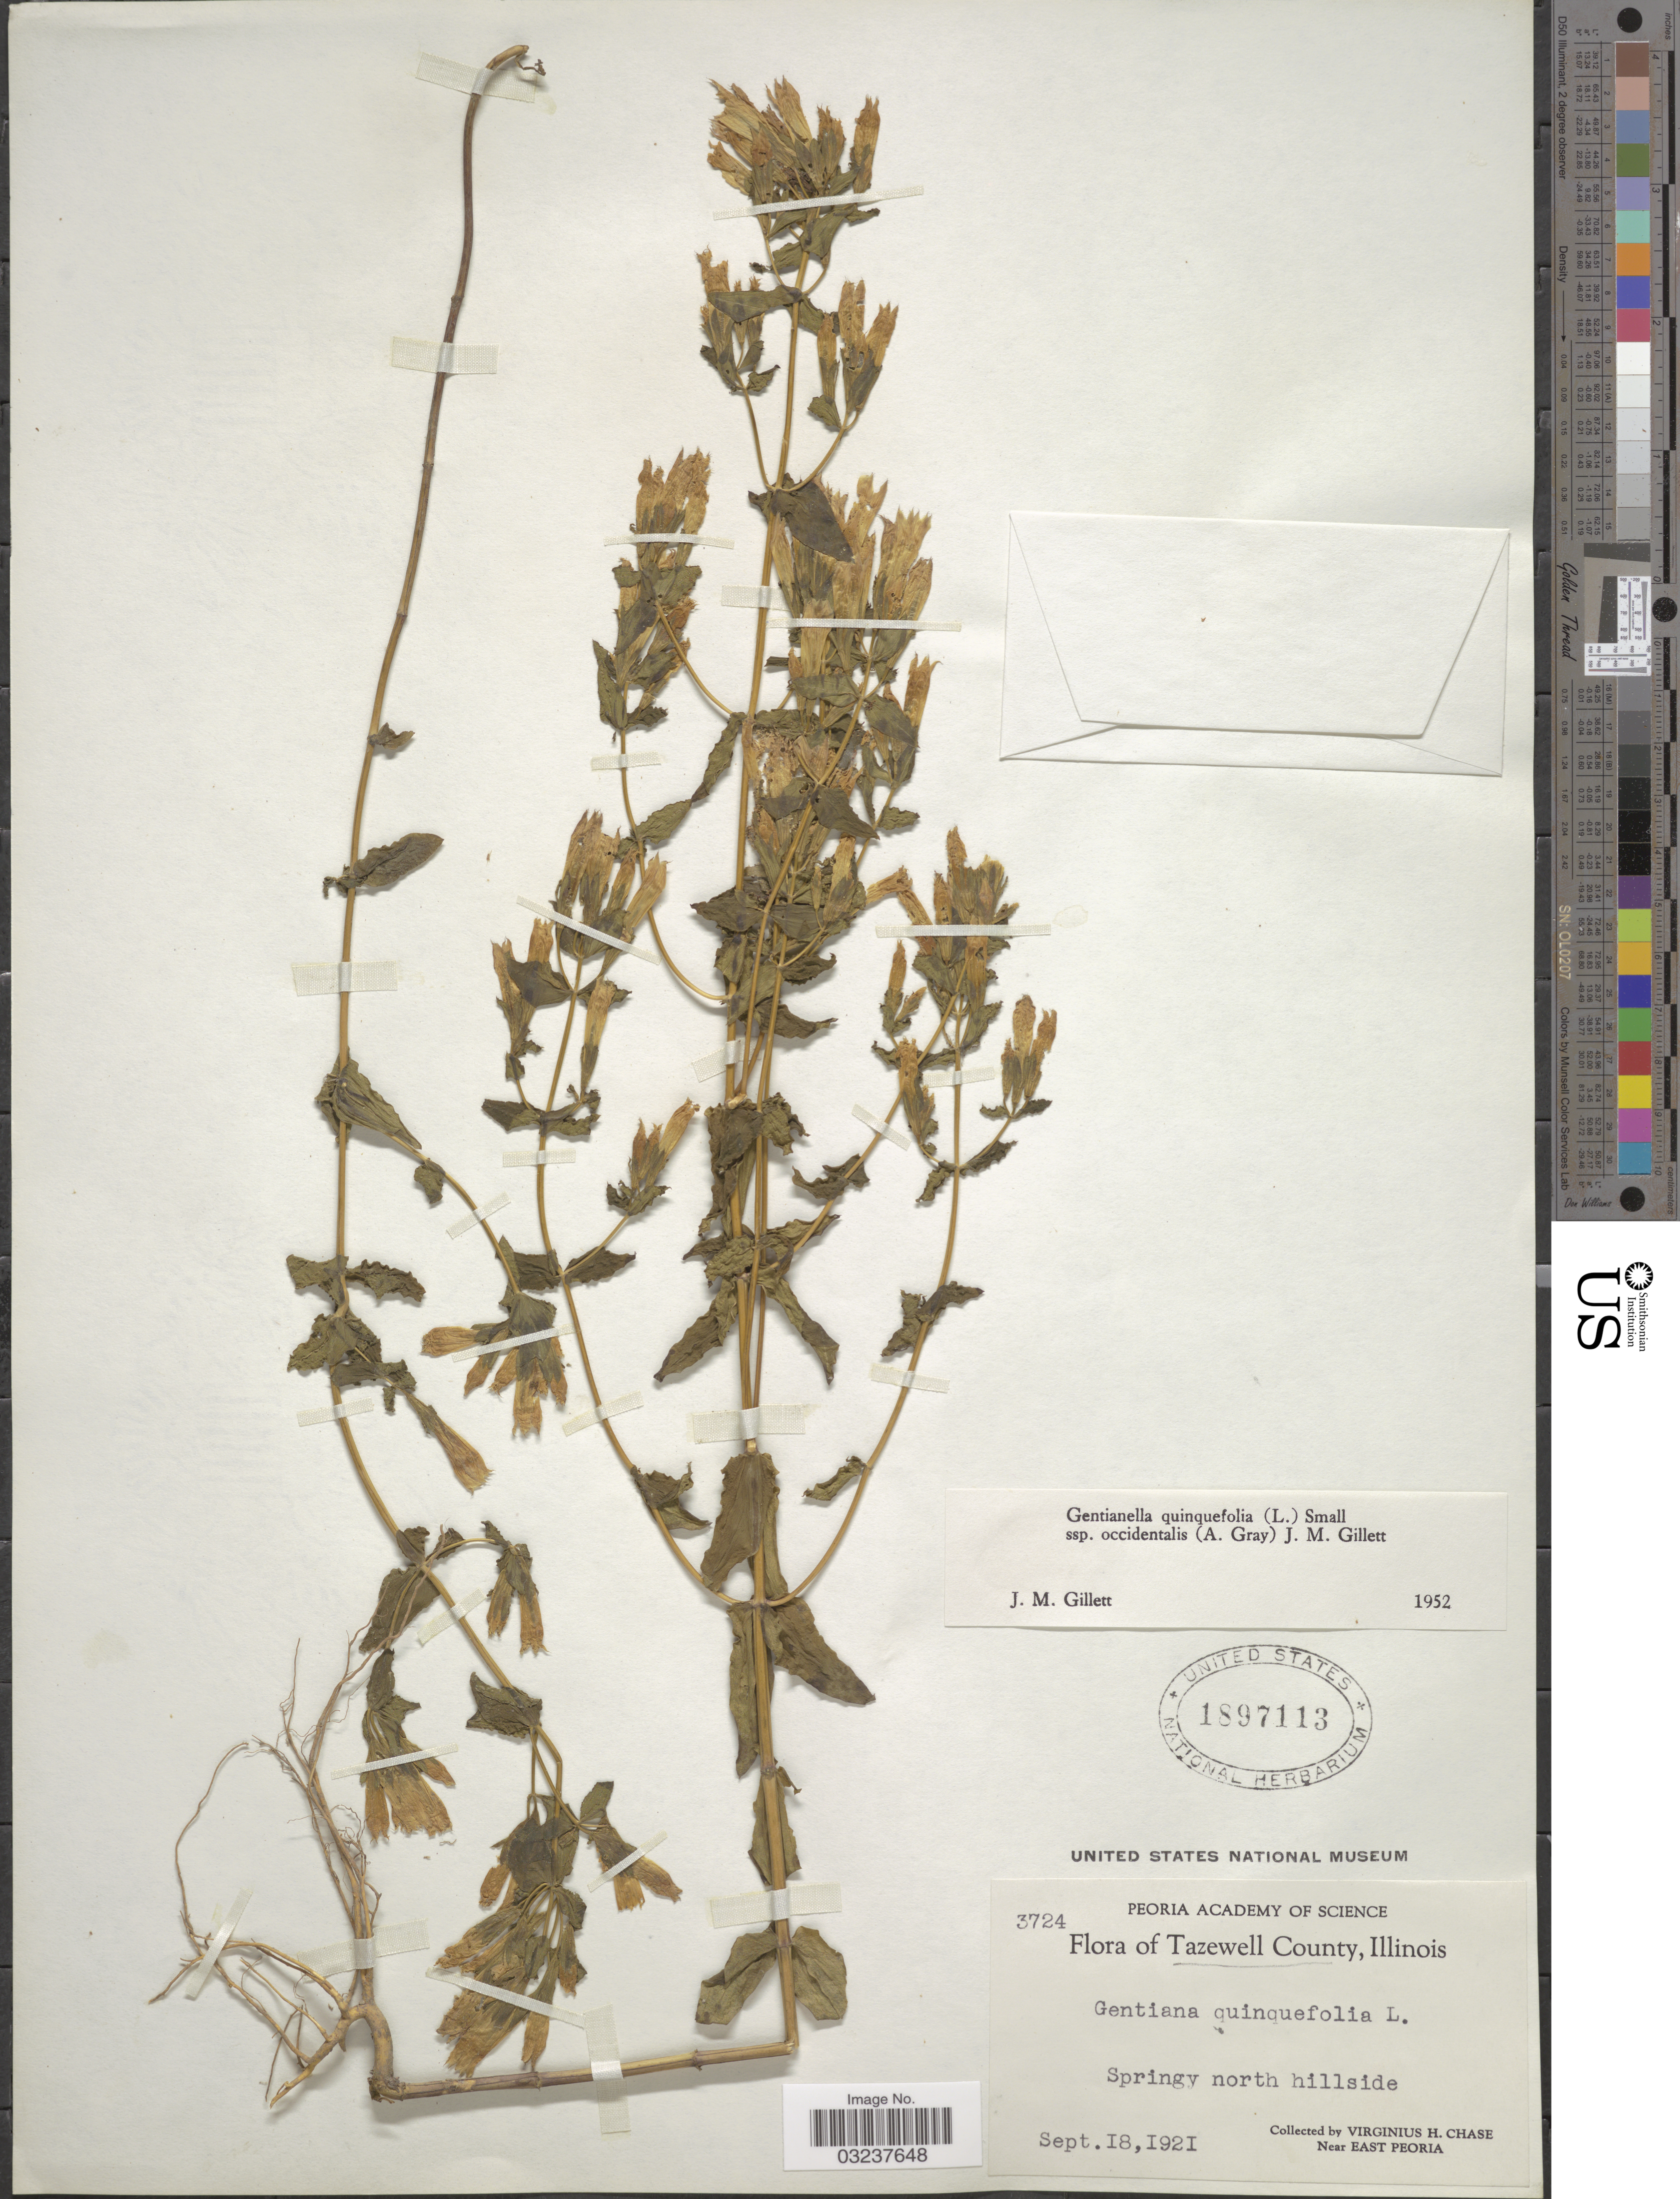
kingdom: Plantae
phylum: Tracheophyta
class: Magnoliopsida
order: Gentianales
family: Gentianaceae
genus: Gentianella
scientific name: Gentianella quinquefolia subsp. occidentalis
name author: (A. Gray) J.M. Gillett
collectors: V. H. Chase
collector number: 3724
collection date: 1921-09-18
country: United States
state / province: Illinois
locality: Tazewell County, Springy north hillside, near East Peoria.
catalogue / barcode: US 1897113